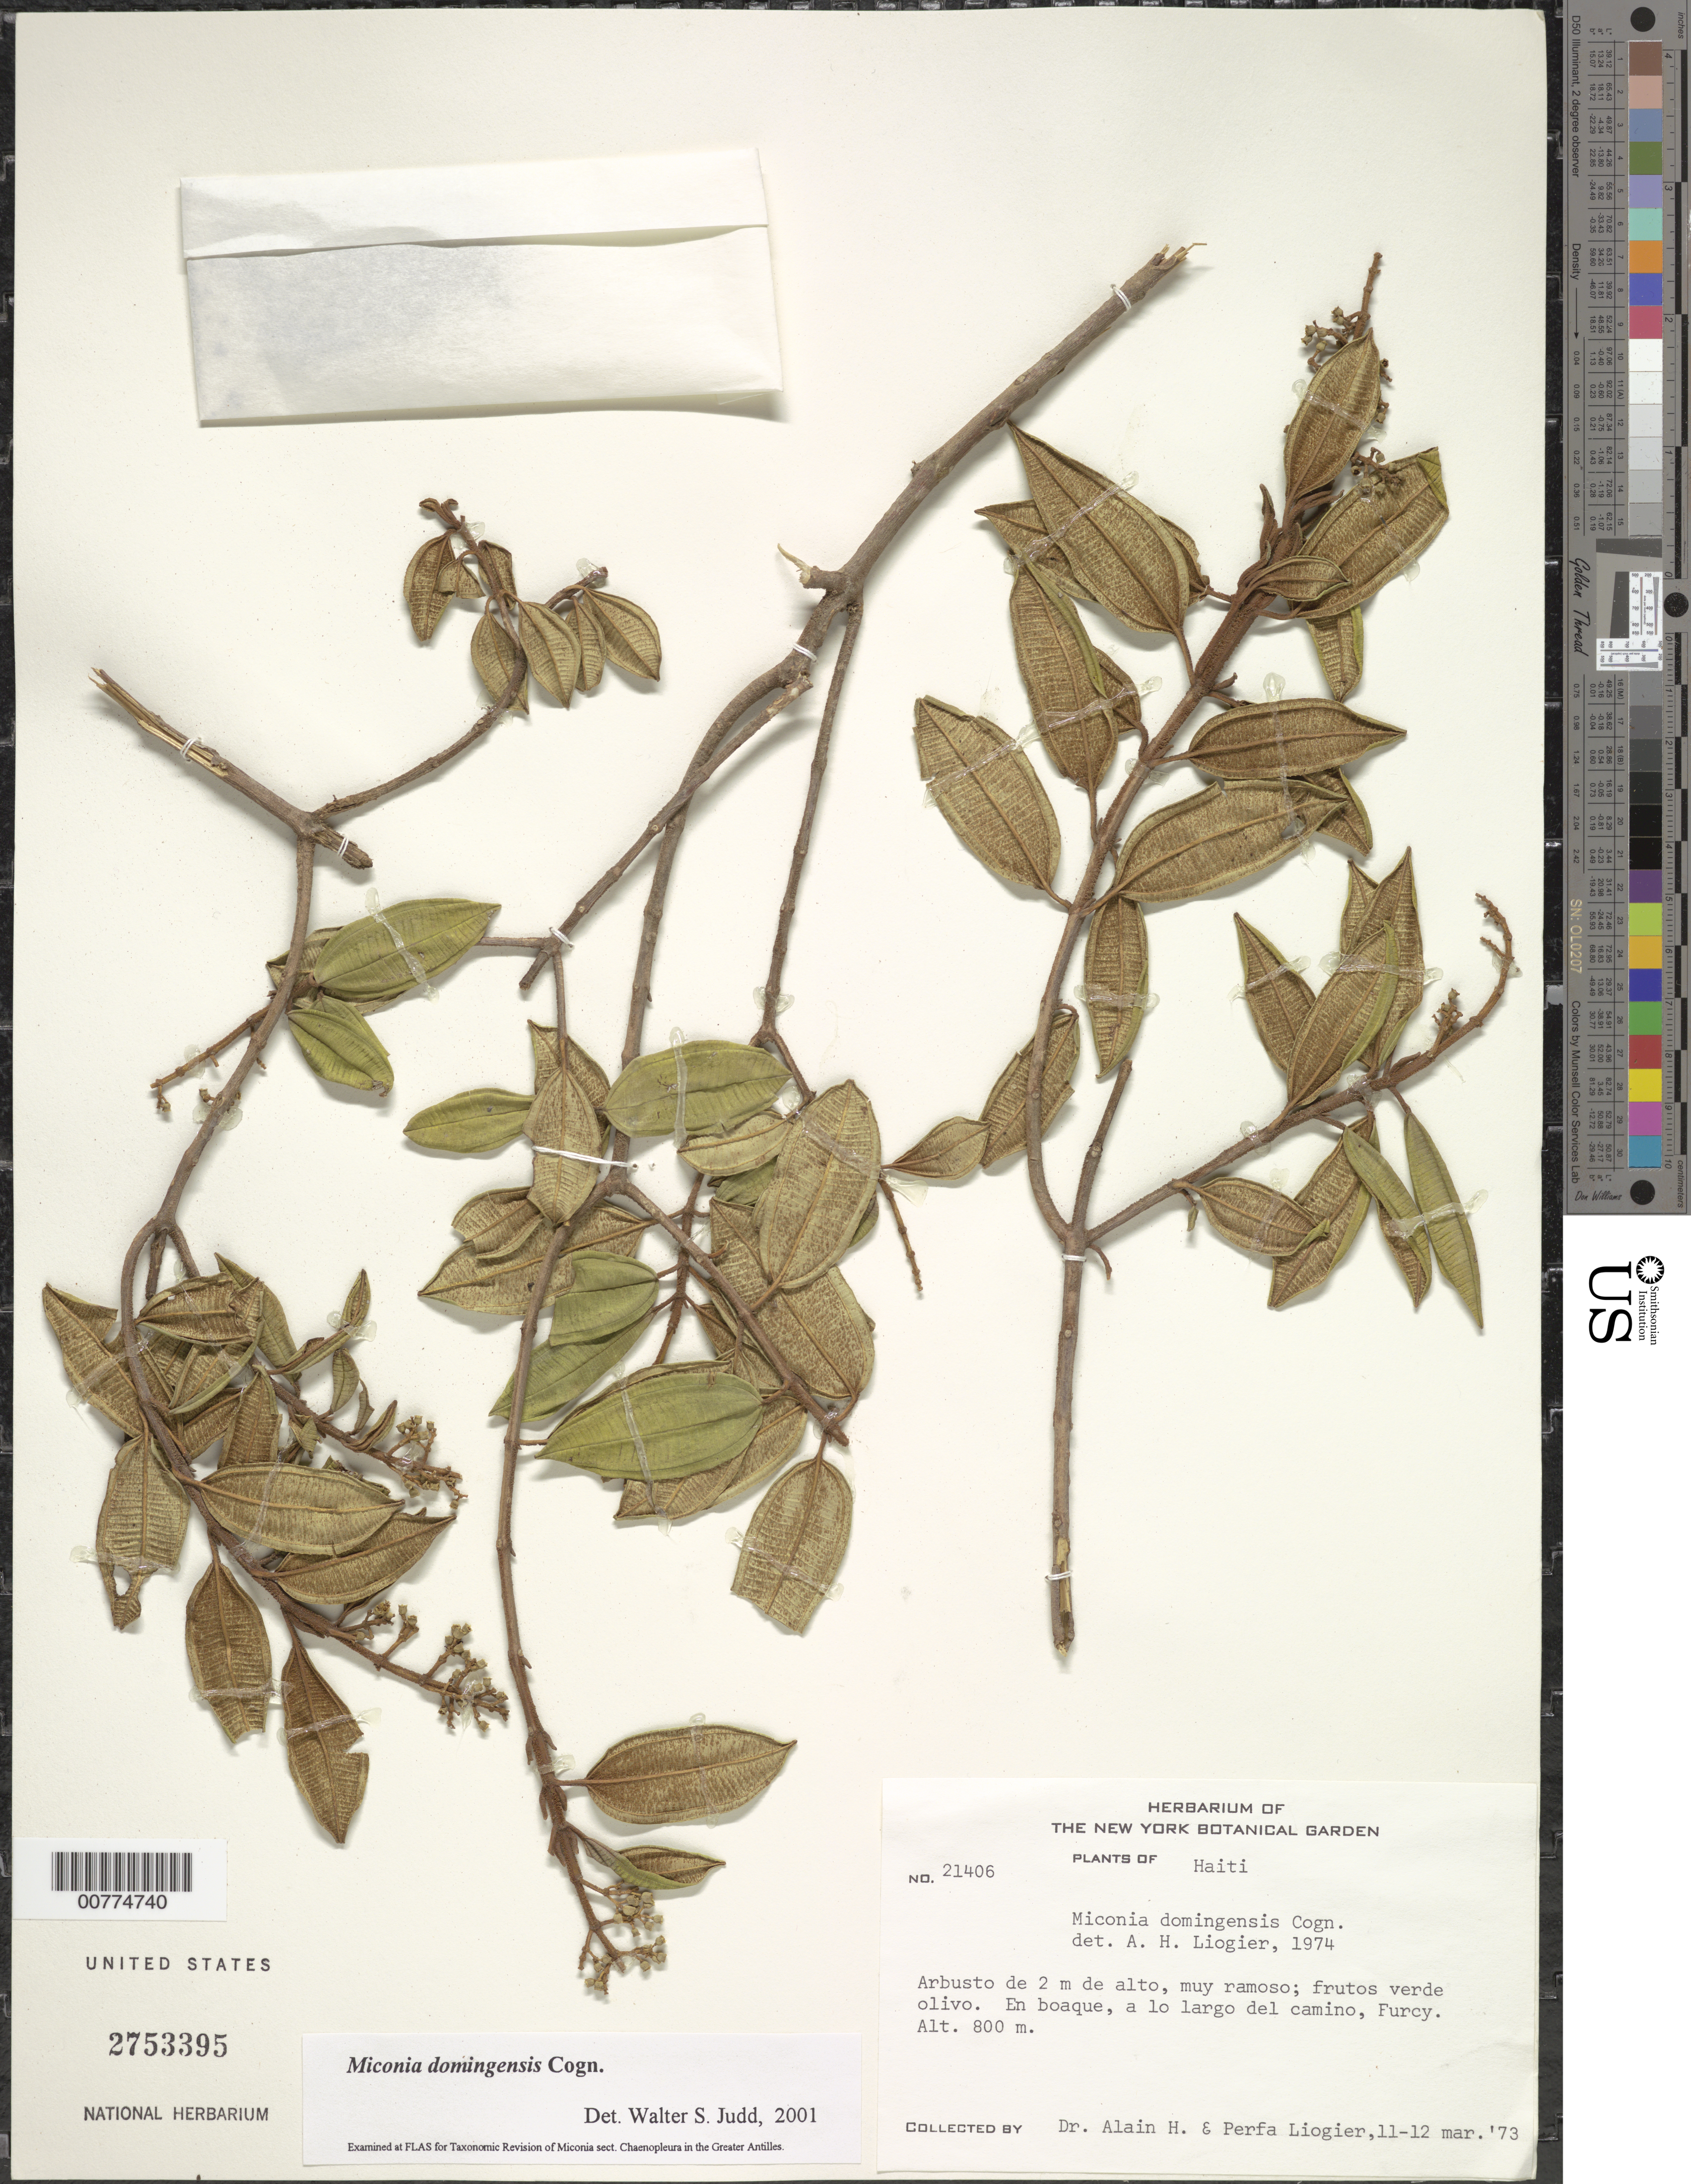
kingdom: Plantae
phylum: Tracheophyta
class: Magnoliopsida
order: Myrtales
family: Melastomataceae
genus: Miconia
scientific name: Miconia domingensis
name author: Cogn.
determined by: Judd, Walter S.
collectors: A. H. Liogier & M. P. Liogier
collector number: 21406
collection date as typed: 11 Mar 1973 to 12 Mar 1973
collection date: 1973-03-11/1973-03-12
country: Haiti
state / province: Ouest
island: Hispaniola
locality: Furcy, along road.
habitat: In forest.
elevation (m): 800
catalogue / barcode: US 2753395